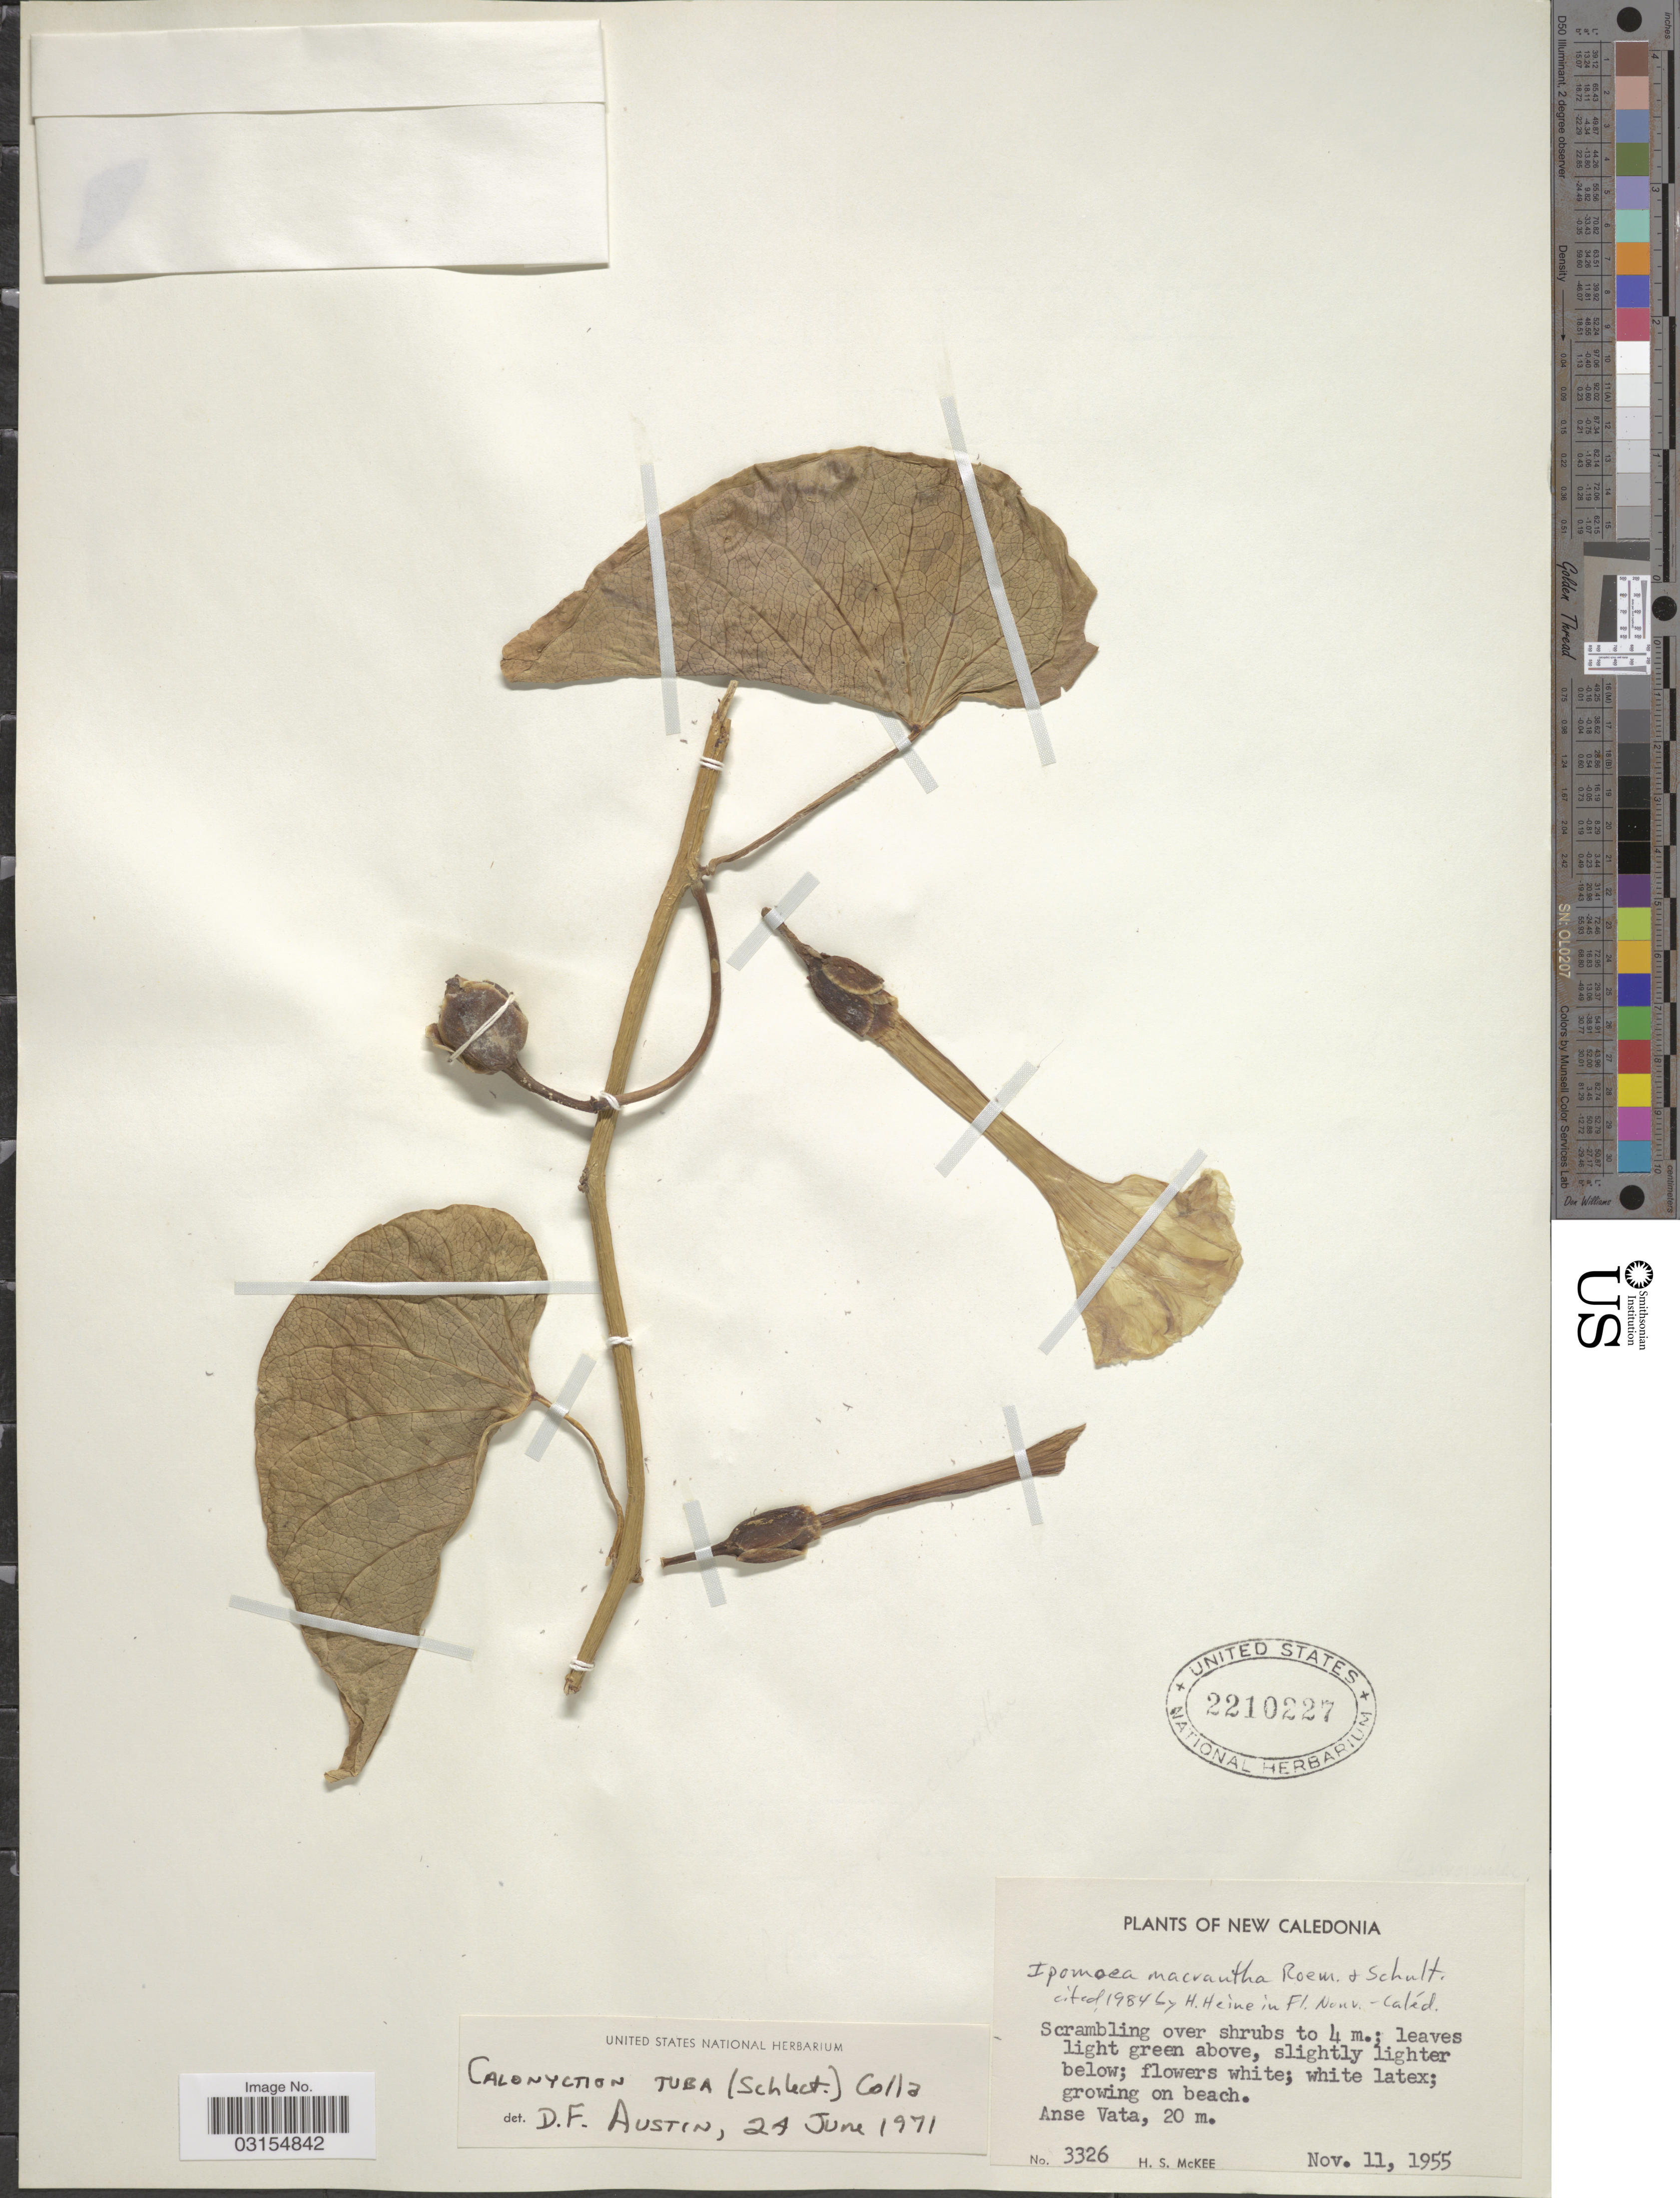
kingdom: Plantae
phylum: Tracheophyta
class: Magnoliopsida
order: Solanales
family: Convolvulaceae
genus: Ipomoea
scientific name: Ipomoea violacea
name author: L.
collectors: H. S. McKee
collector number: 3326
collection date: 1955-11-11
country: New Caledonia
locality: Anse Vata.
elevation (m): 20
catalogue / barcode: US 2210227